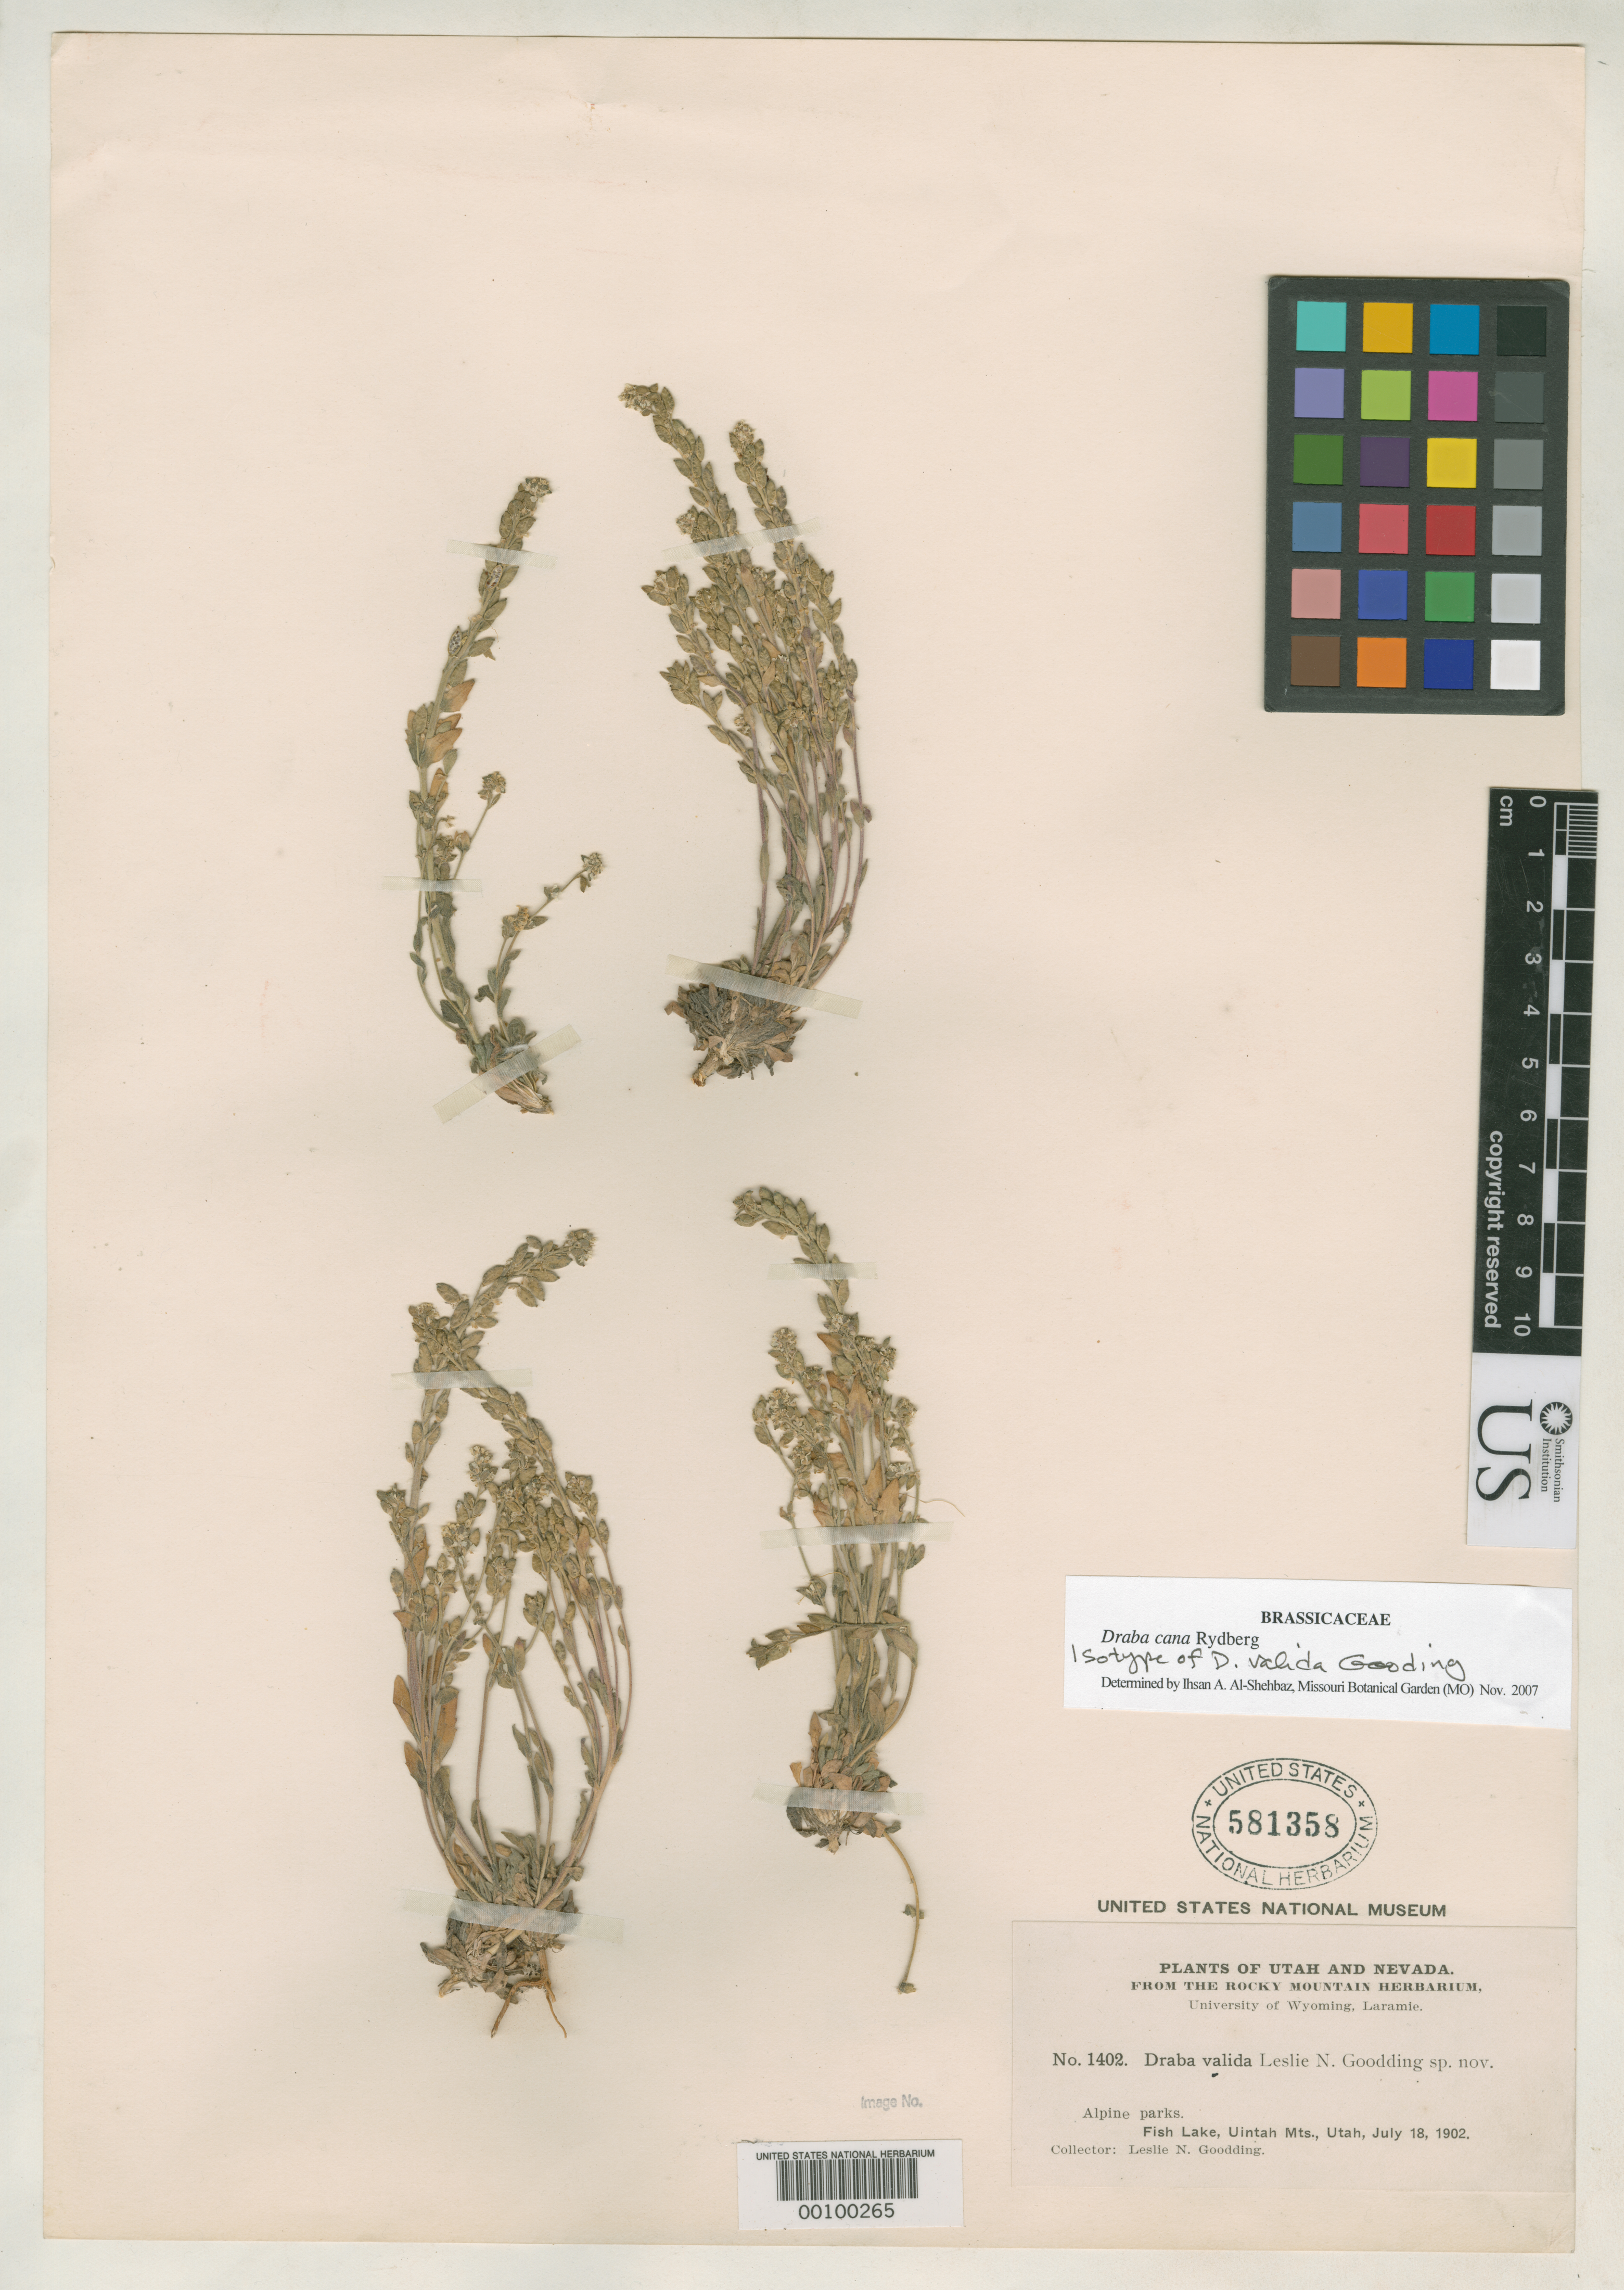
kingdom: Plantae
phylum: Tracheophyta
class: Magnoliopsida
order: Brassicales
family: Brassicaceae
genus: Draba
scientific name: Draba valida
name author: Goodd.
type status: Isotype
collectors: L. N. Goodding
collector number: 1402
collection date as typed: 18 Jul 1902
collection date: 1902-07-18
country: United States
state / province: Utah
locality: Uintah Mts.; Dyer Mines.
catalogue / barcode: US 581358